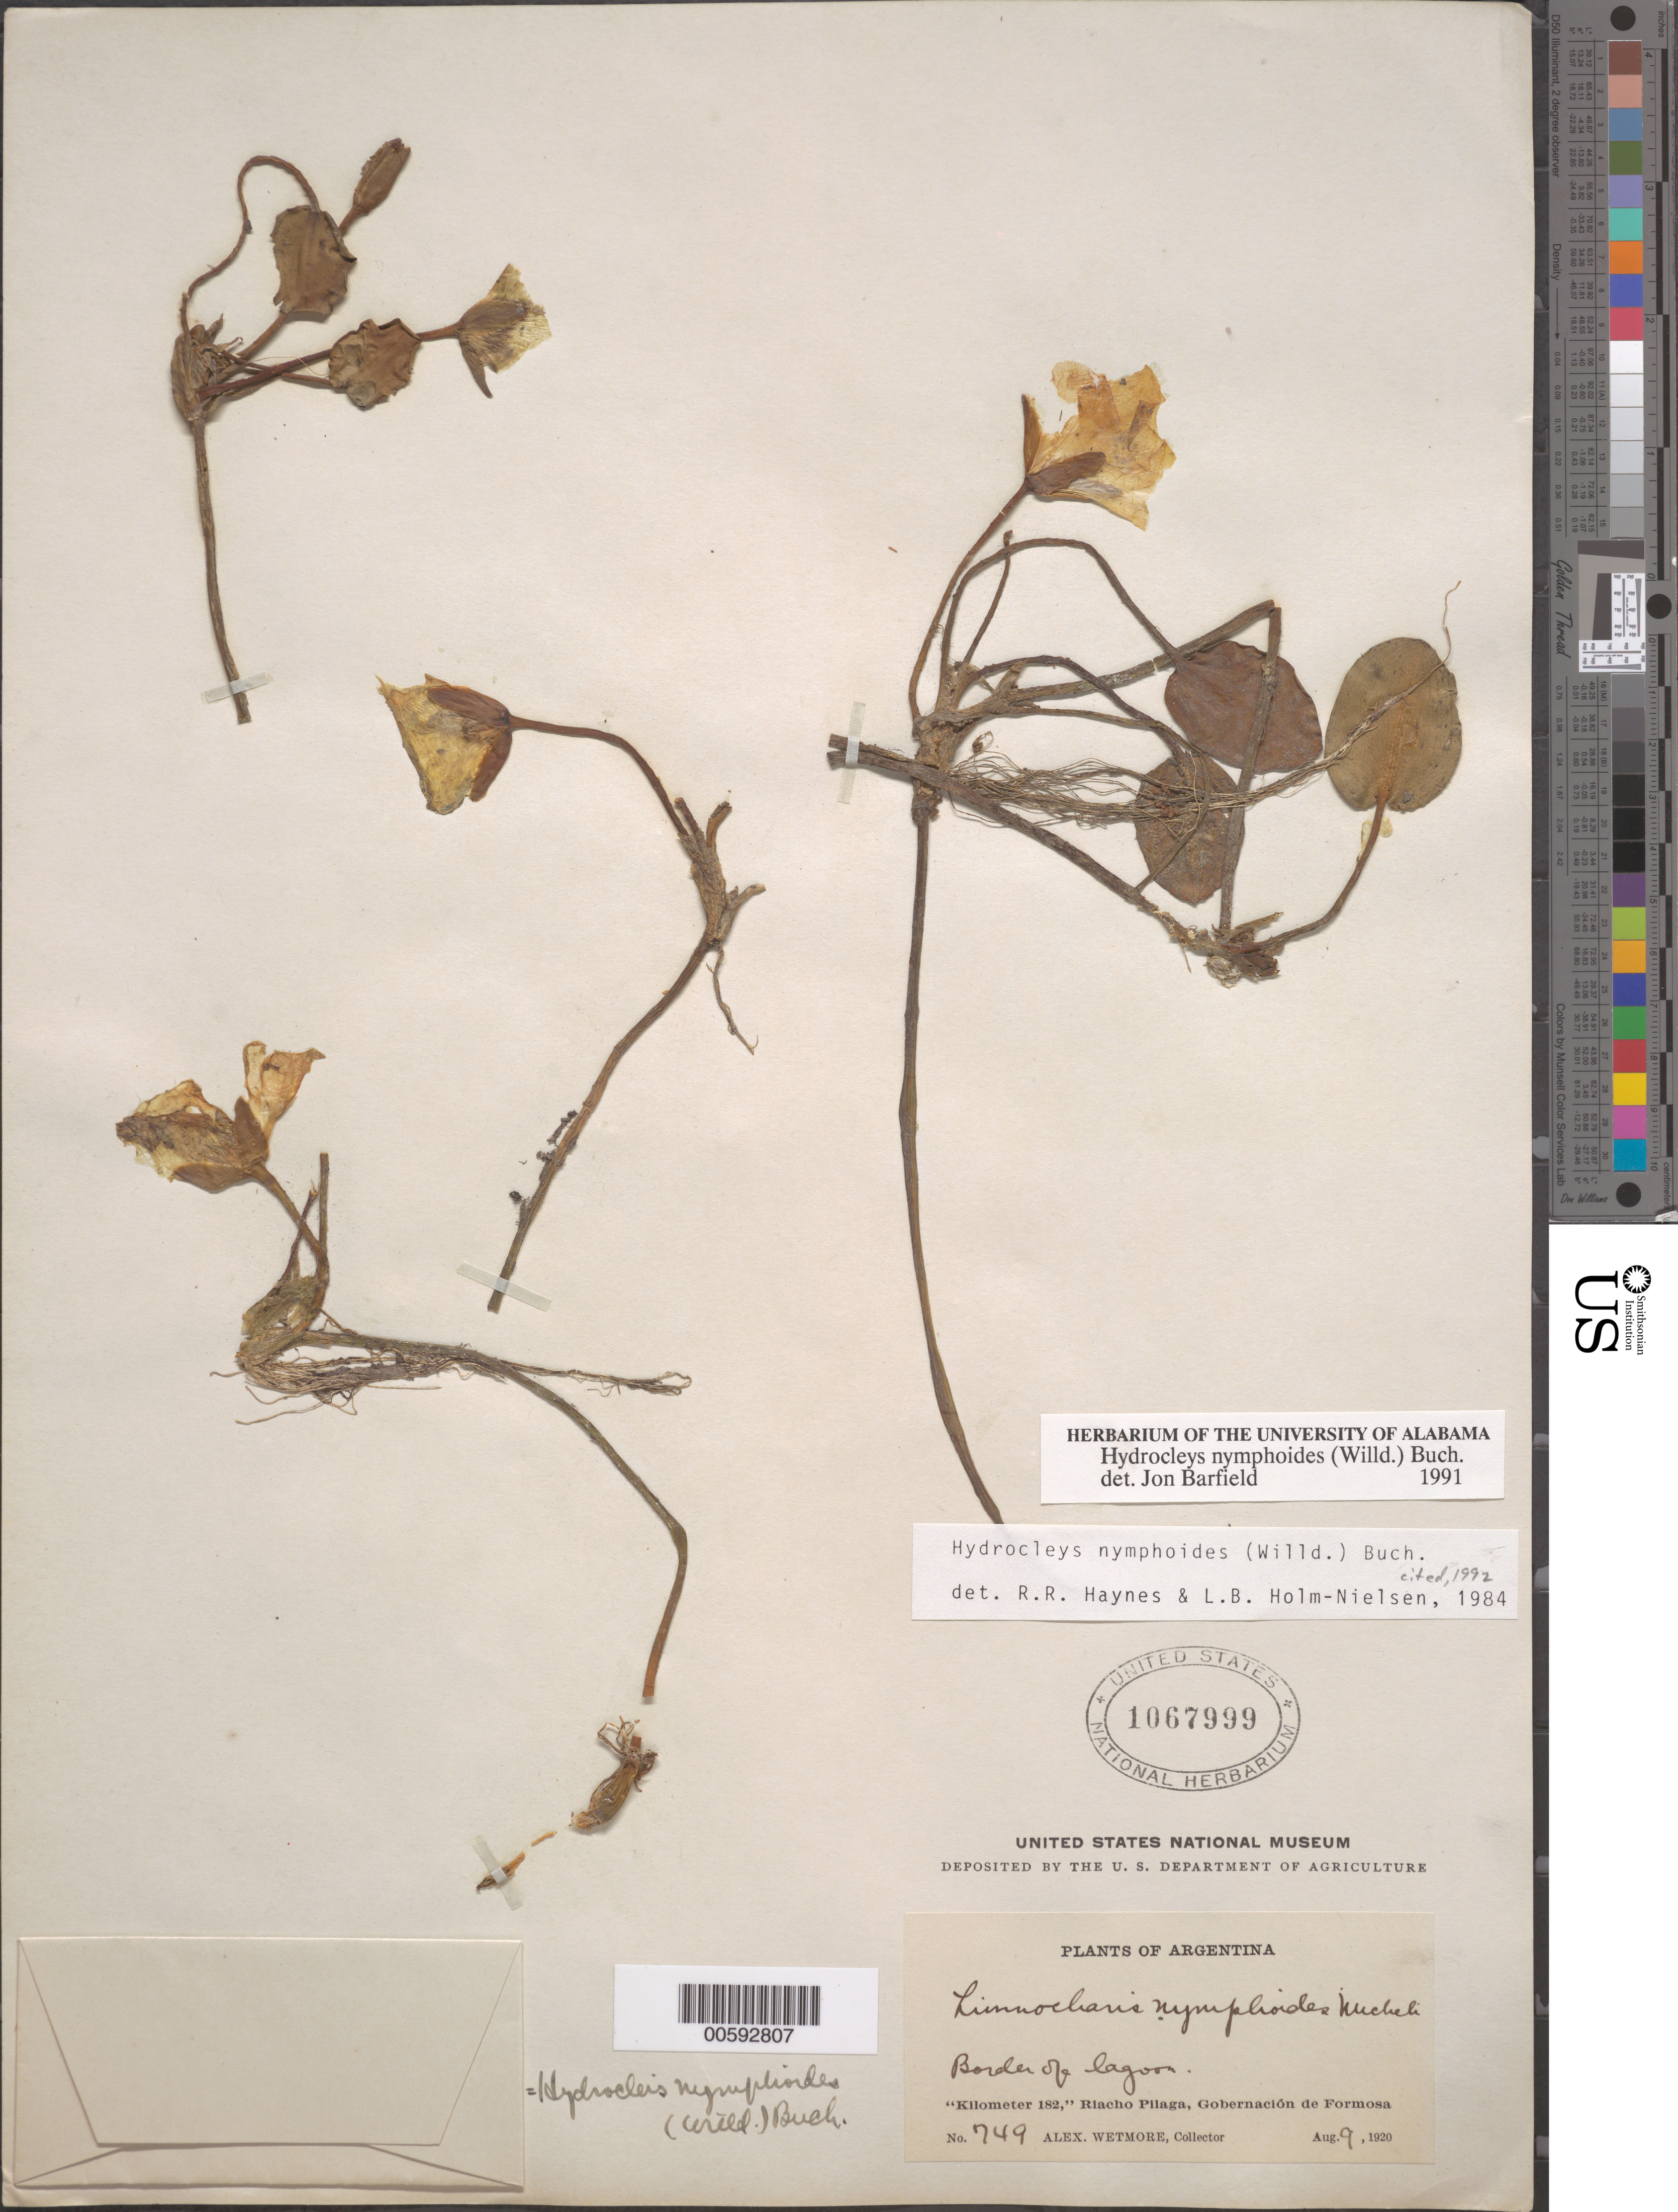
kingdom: Plantae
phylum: Tracheophyta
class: Liliopsida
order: Alismatales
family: Alismataceae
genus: Hydrocleys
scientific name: Hydrocleys nymphoides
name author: (Humb. & Bonpl. ex Willd.) Buchenau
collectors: A. Wetmore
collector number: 749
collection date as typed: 09 Aug 1920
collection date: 1920-08-09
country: Argentina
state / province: Formosa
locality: Riacho Pilaga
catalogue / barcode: US 1067999